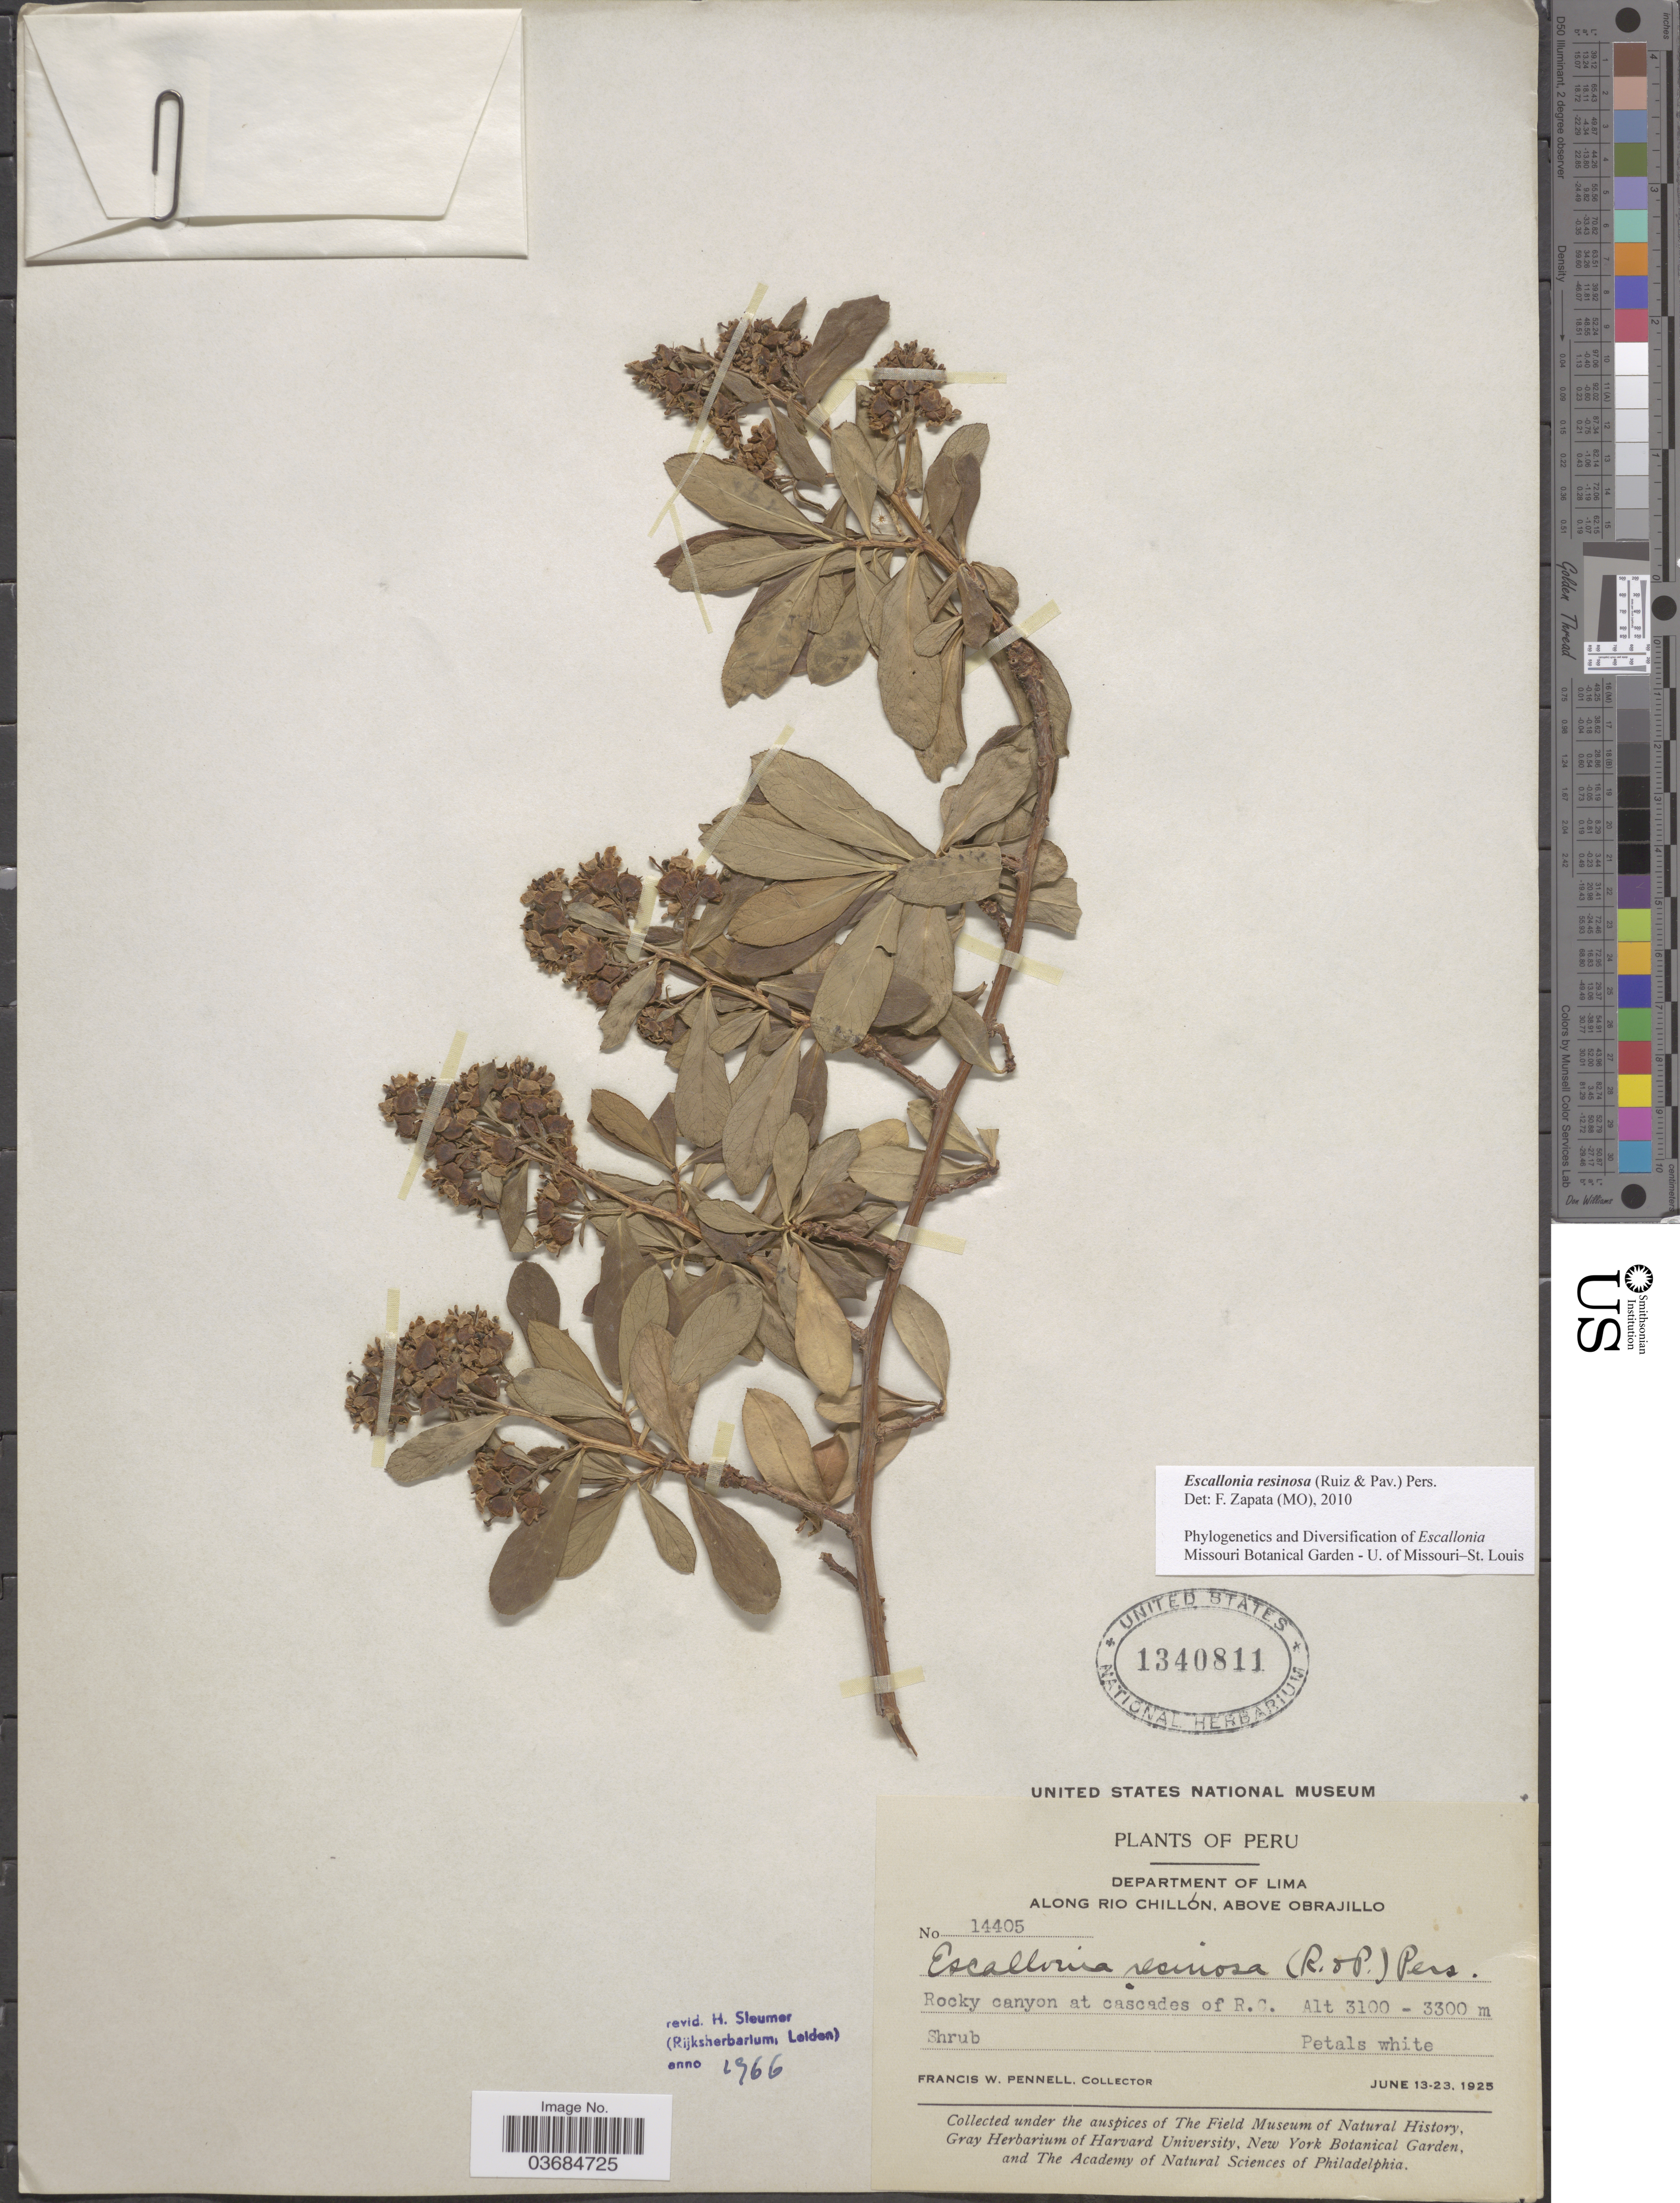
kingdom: Plantae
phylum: Tracheophyta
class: Magnoliopsida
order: Escalloniales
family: Escalloniaceae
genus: Escallonia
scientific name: Escallonia resinosa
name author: (Ruiz & Pav.) Pers.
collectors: F. W. Pennell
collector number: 144015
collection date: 1925-06-13/1925-06-23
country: Peru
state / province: Lima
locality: Department of Lima. Along Rio Chillón, above Obrajillo. Rocky canyon at cascades of R. C.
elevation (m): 3100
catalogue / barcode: US 1340811